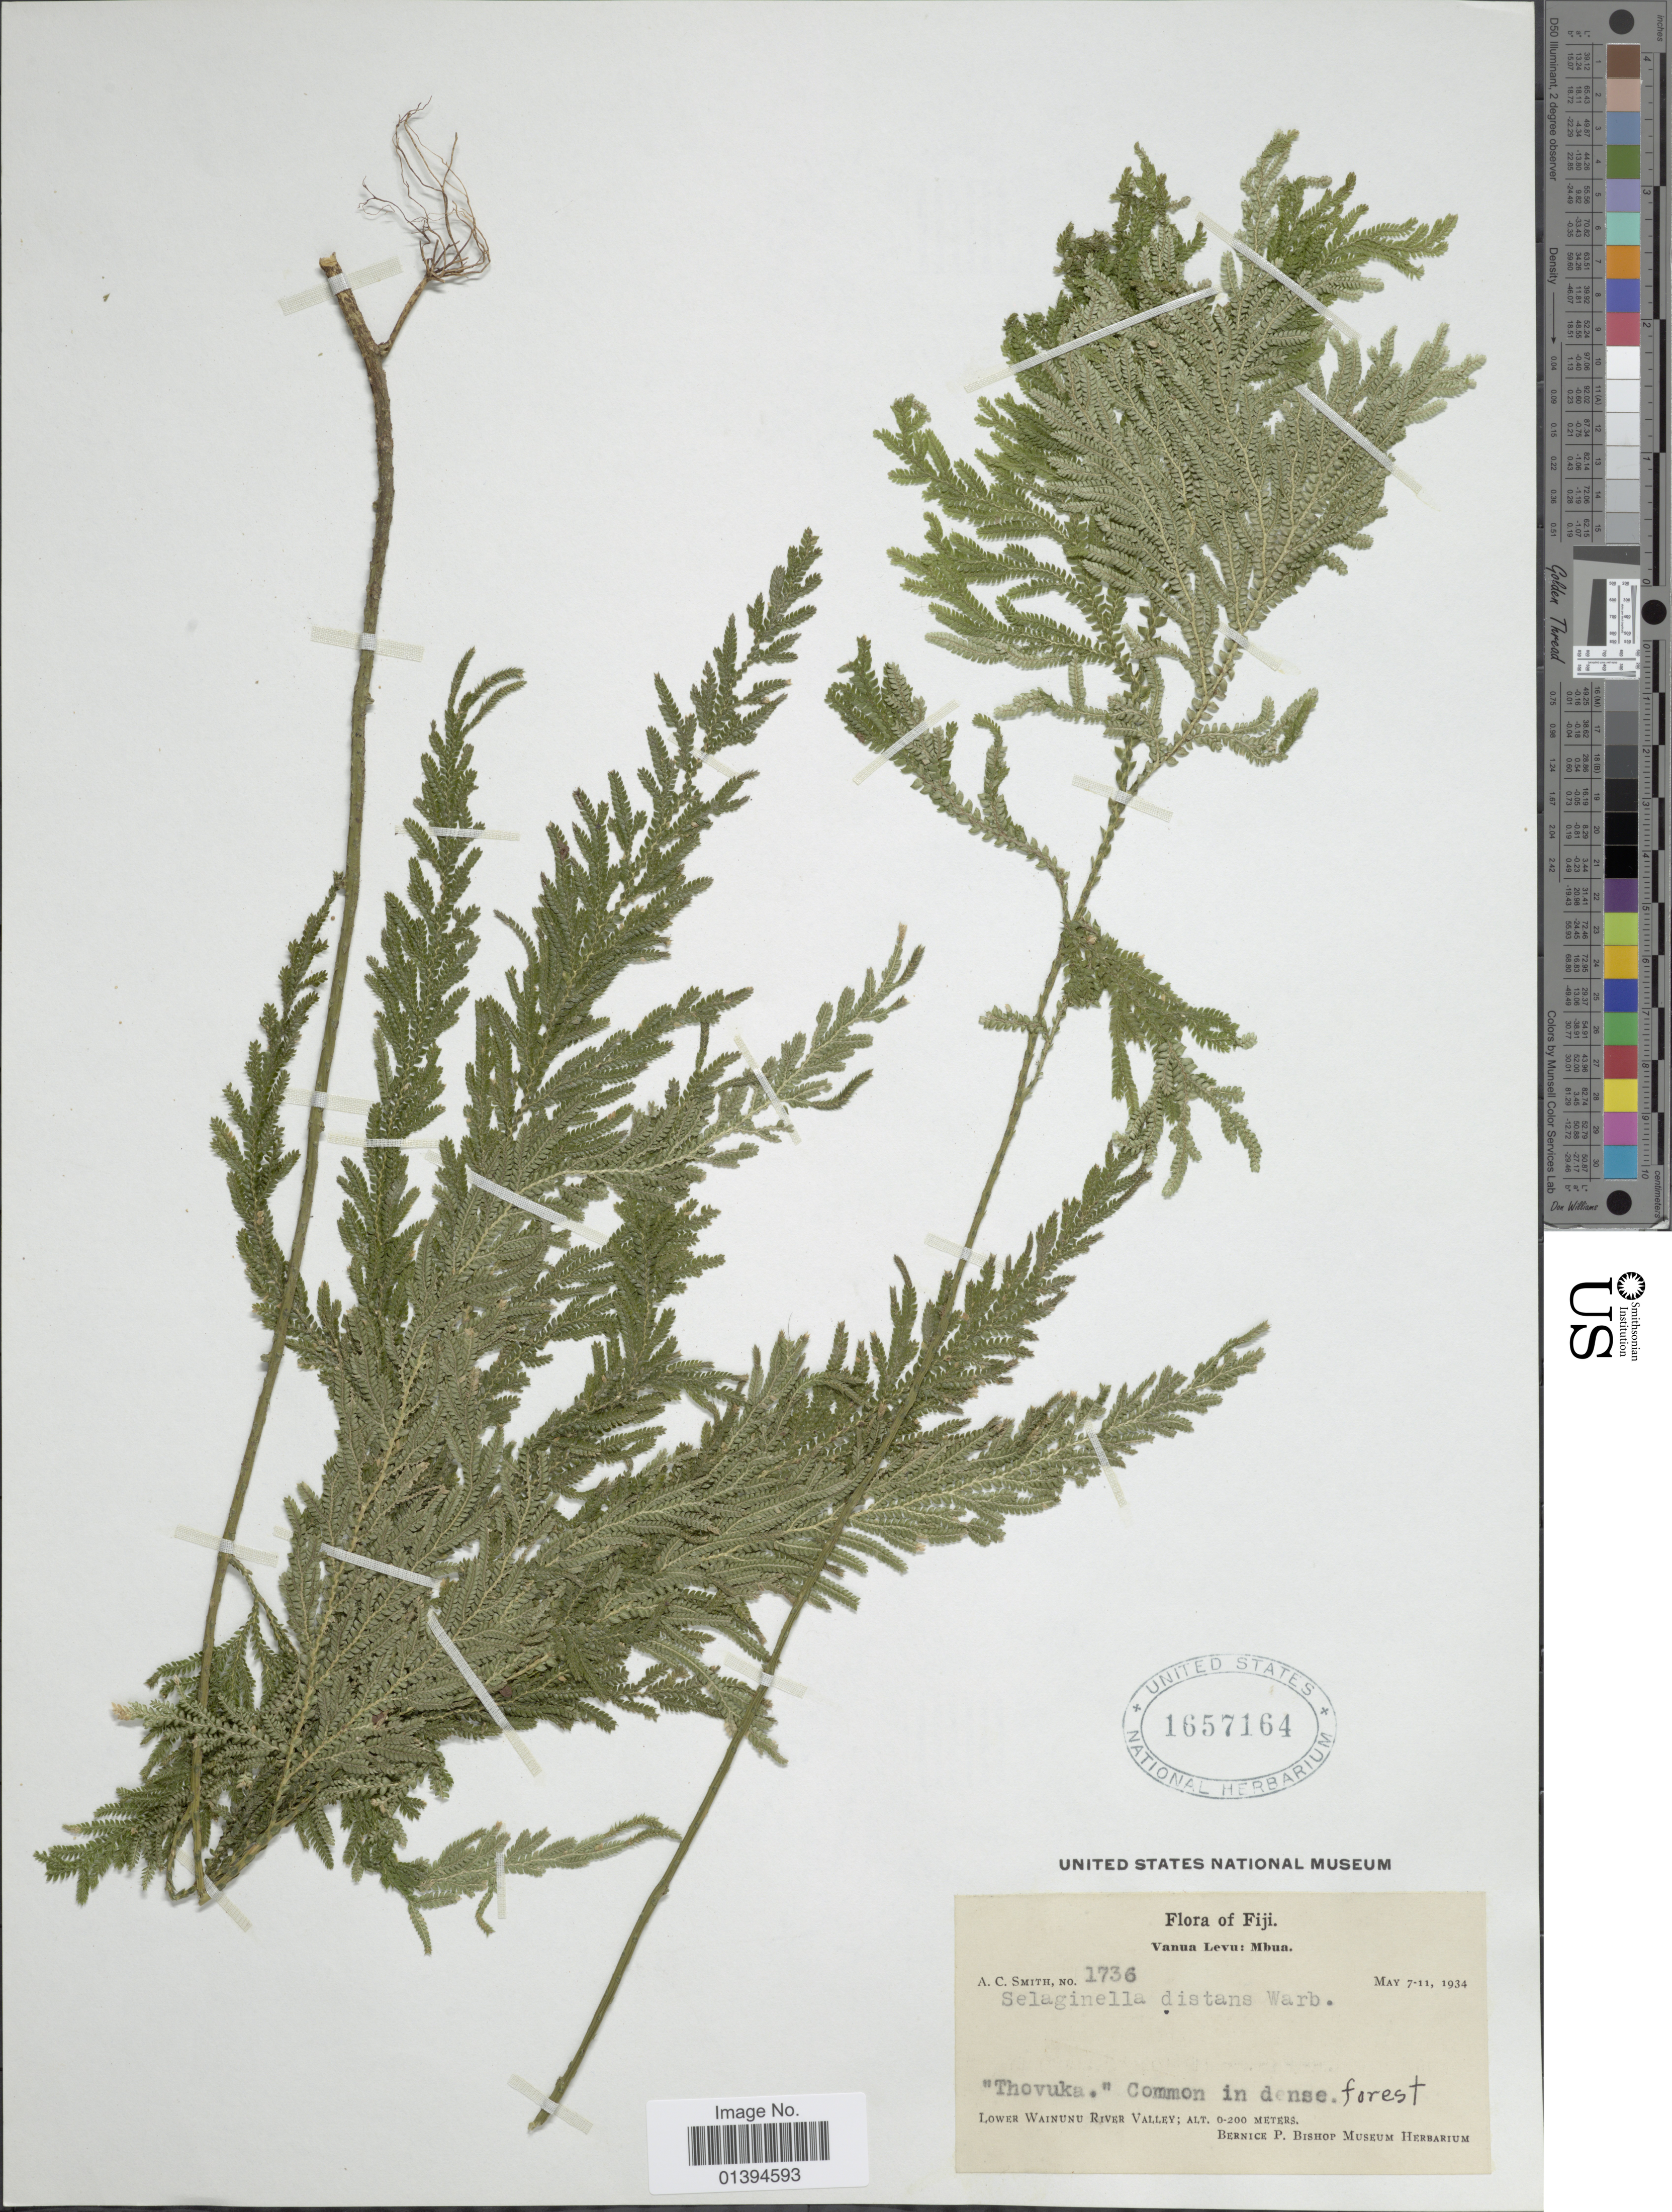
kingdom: Plantae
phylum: Tracheophyta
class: Lycopodiopsida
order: Selaginellales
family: Selaginellaceae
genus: Selaginella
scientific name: Selaginella distans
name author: Warb.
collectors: A. C. Smith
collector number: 1736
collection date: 1934-05-07/1934-05-11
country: Fiji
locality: Vanua Levu: Mbua, lower Wainunu River valley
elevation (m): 0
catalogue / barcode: US 1657164